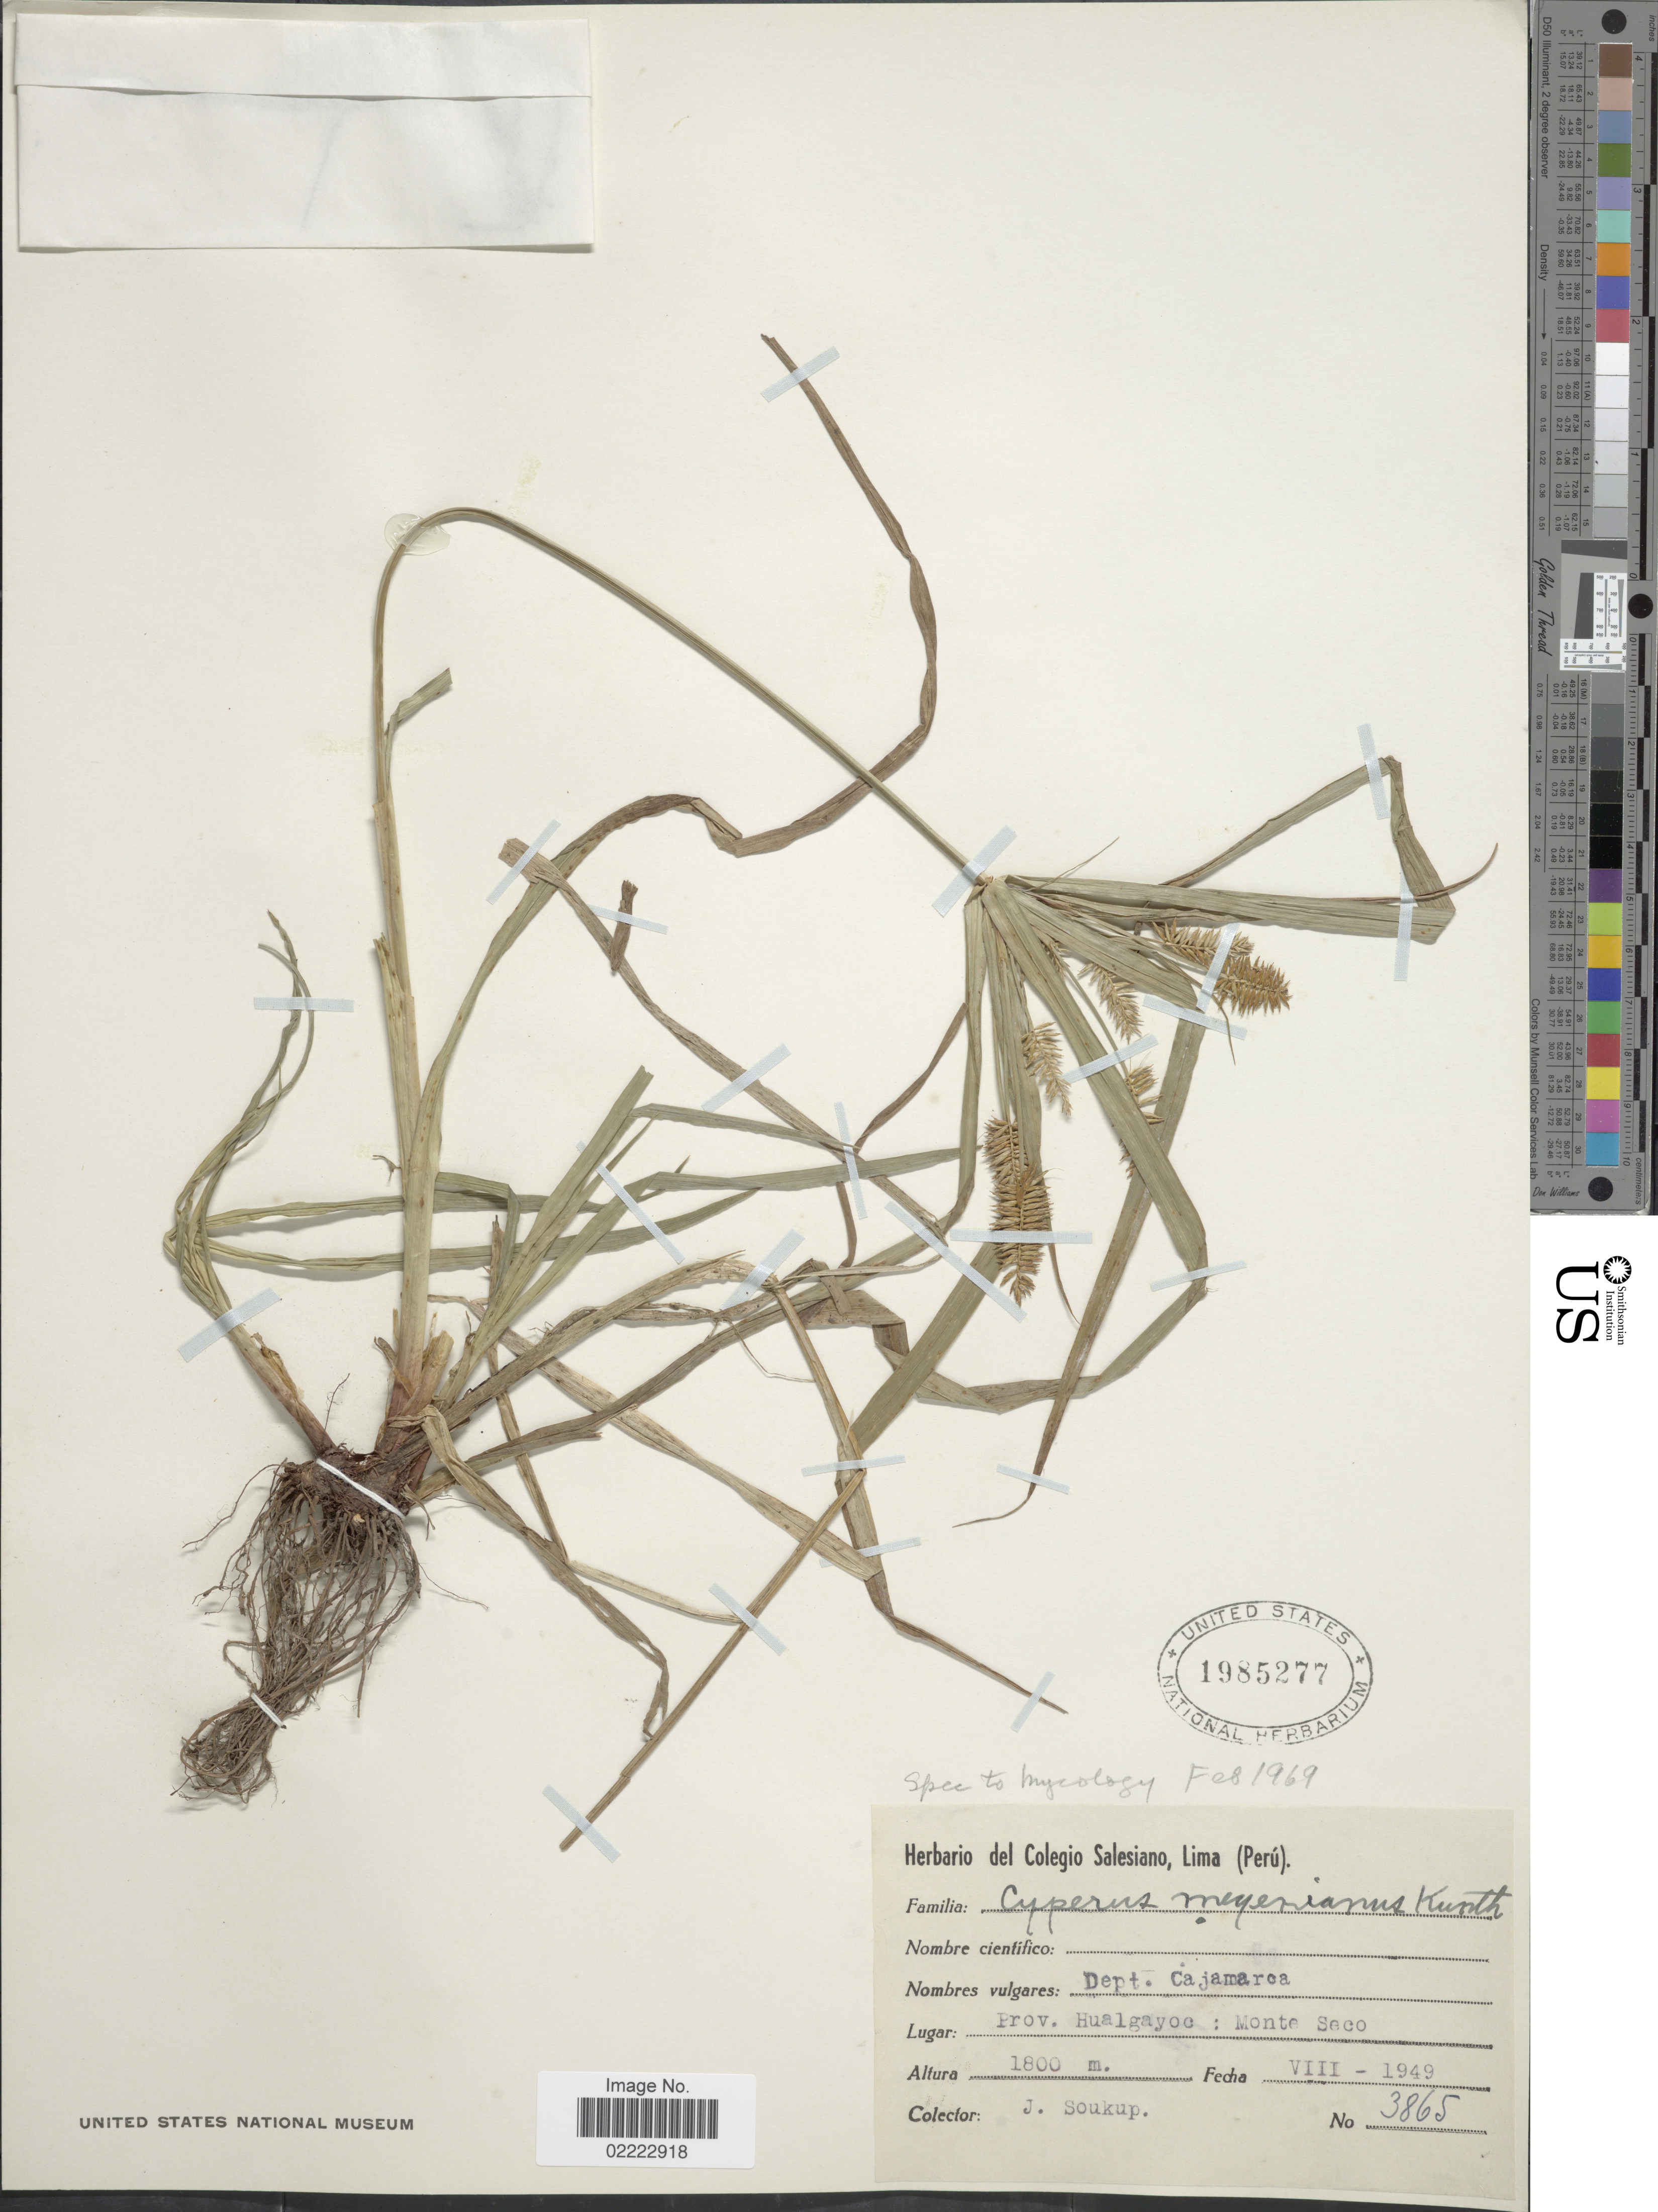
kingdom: Plantae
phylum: Tracheophyta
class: Liliopsida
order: Poales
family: Cyperaceae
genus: Cyperus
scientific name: Cyperus meyenianus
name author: Kunth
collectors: J. Soukop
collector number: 3865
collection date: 1949-08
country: Peru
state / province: Cajamarca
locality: Dept. Cajamarca, Prov. Hualgayoc: Monte Seco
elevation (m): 1800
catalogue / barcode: US 1985277